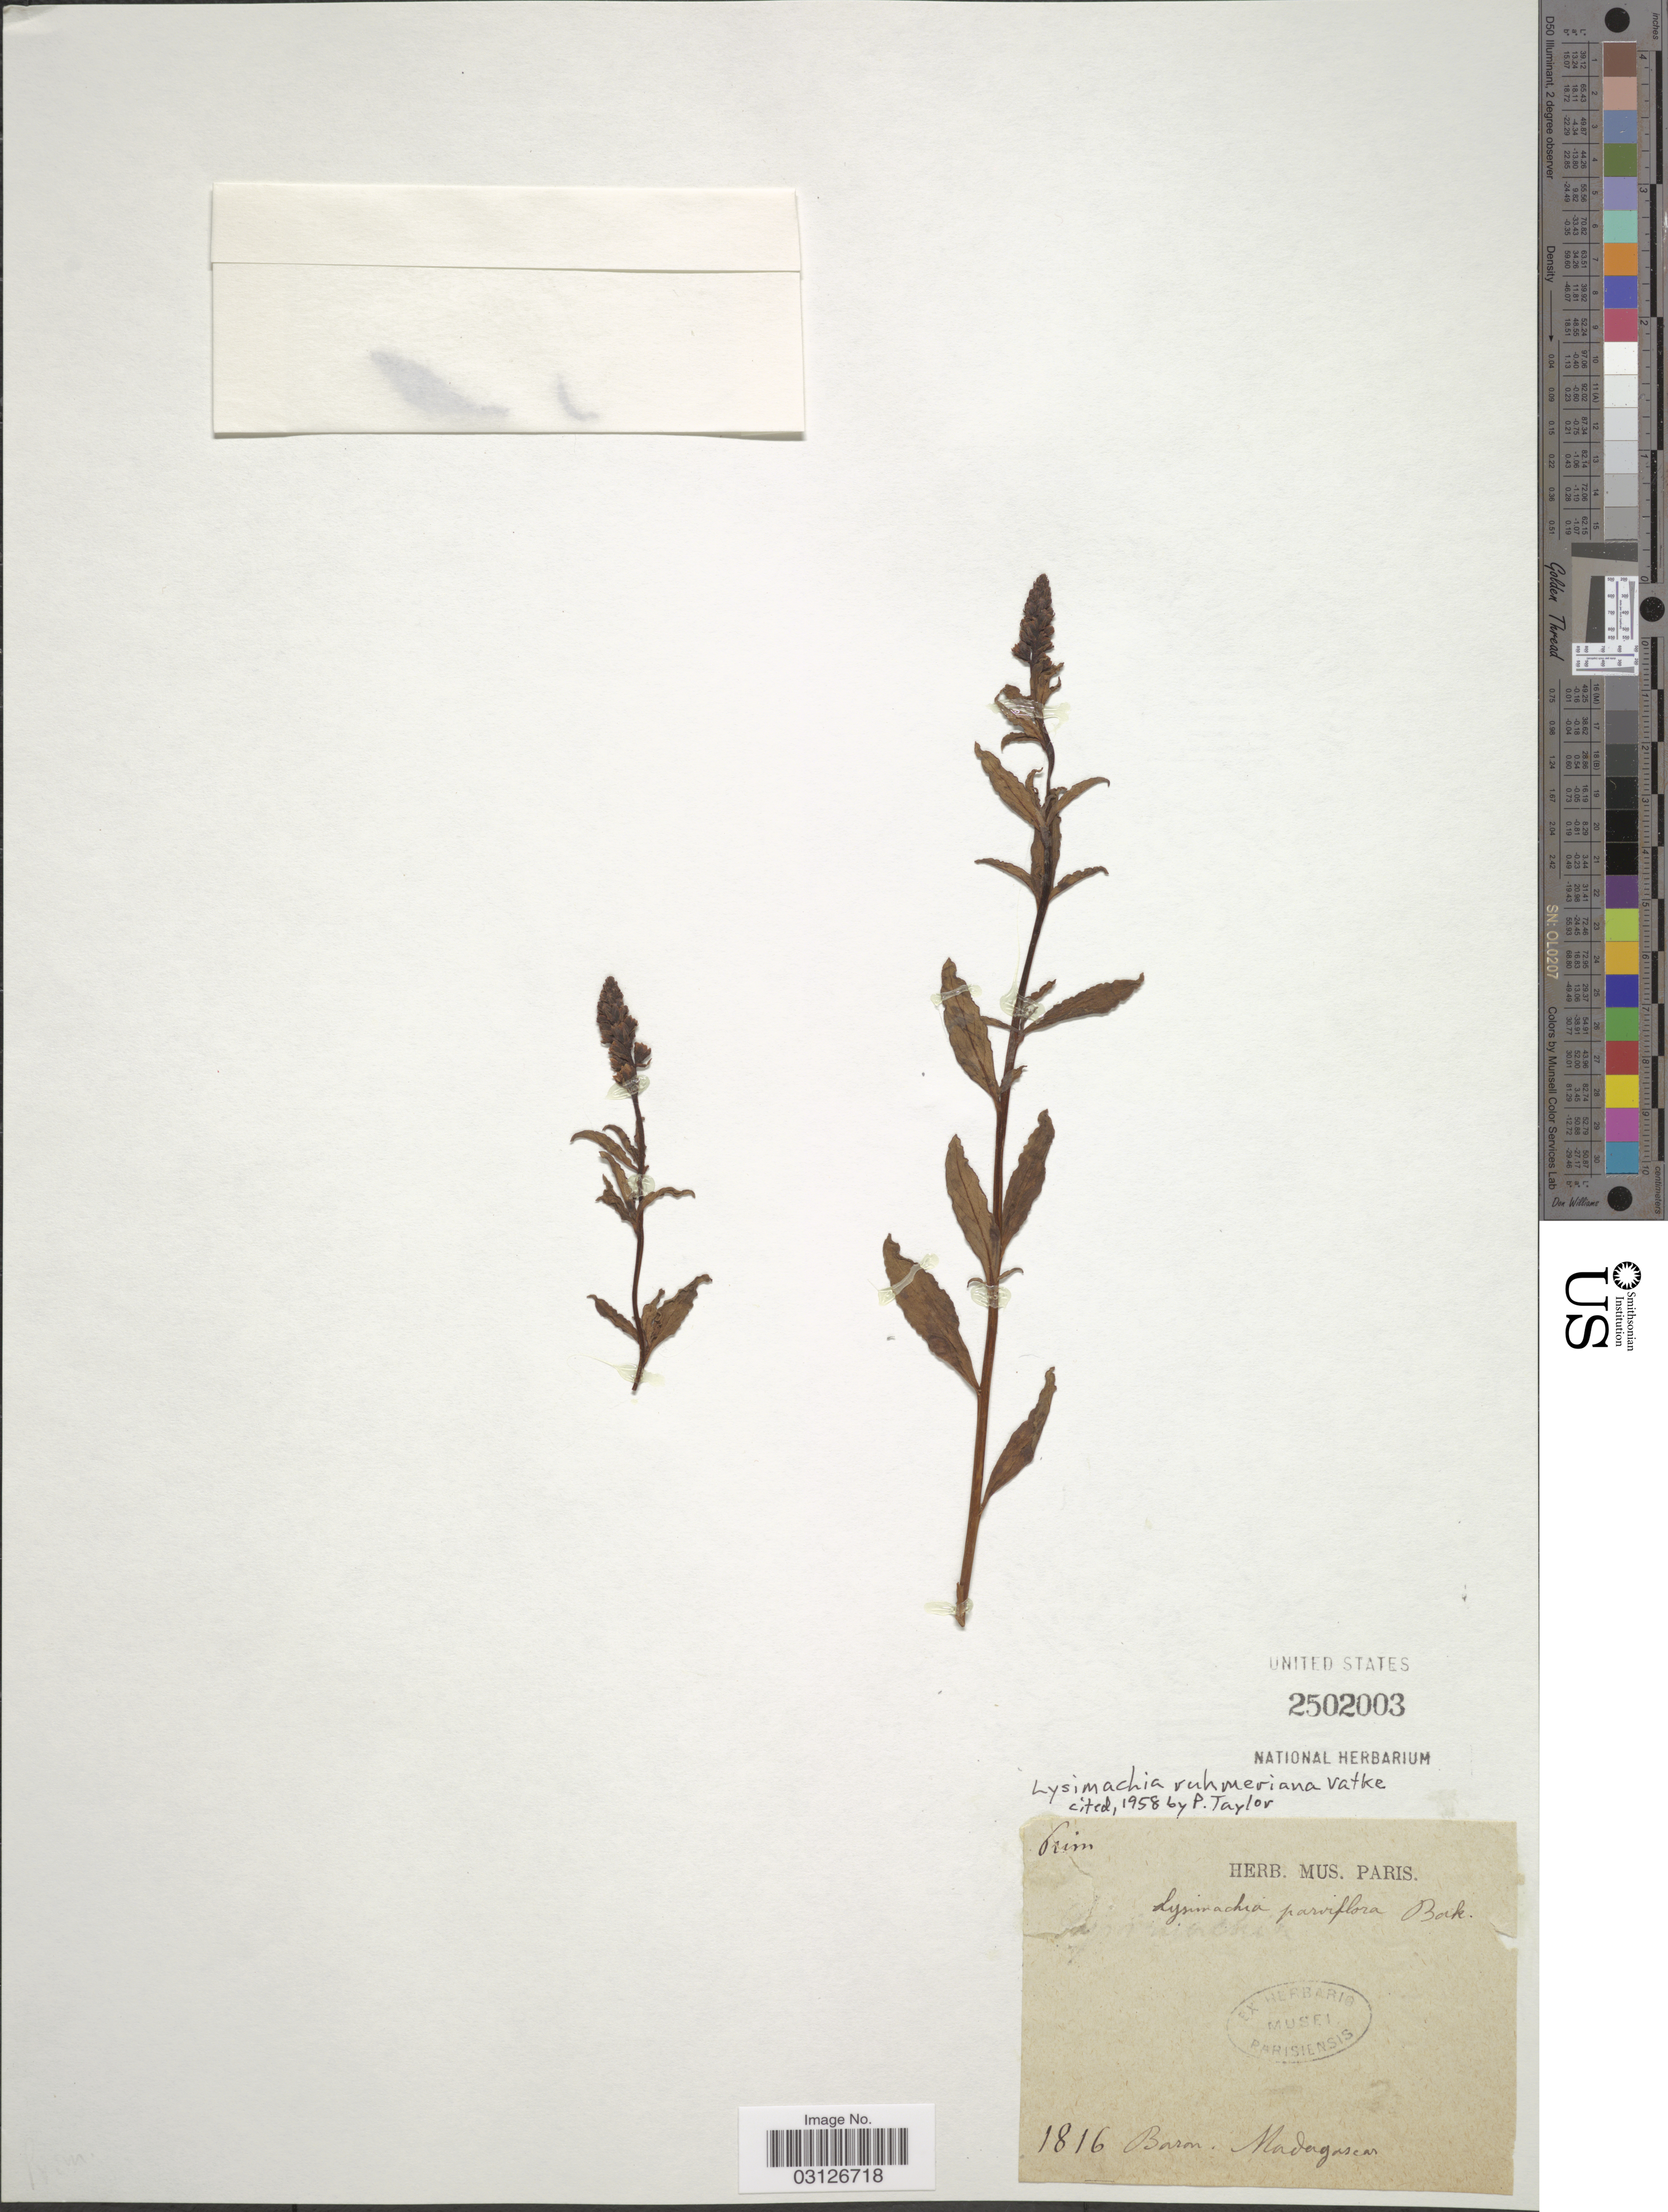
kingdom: Plantae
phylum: Tracheophyta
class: Magnoliopsida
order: Ericales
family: Primulaceae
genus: Lysimachia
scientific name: Lysimachia ruhmeriana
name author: Vatke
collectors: -. Baron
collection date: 1816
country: Madagascar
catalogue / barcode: US 2502003